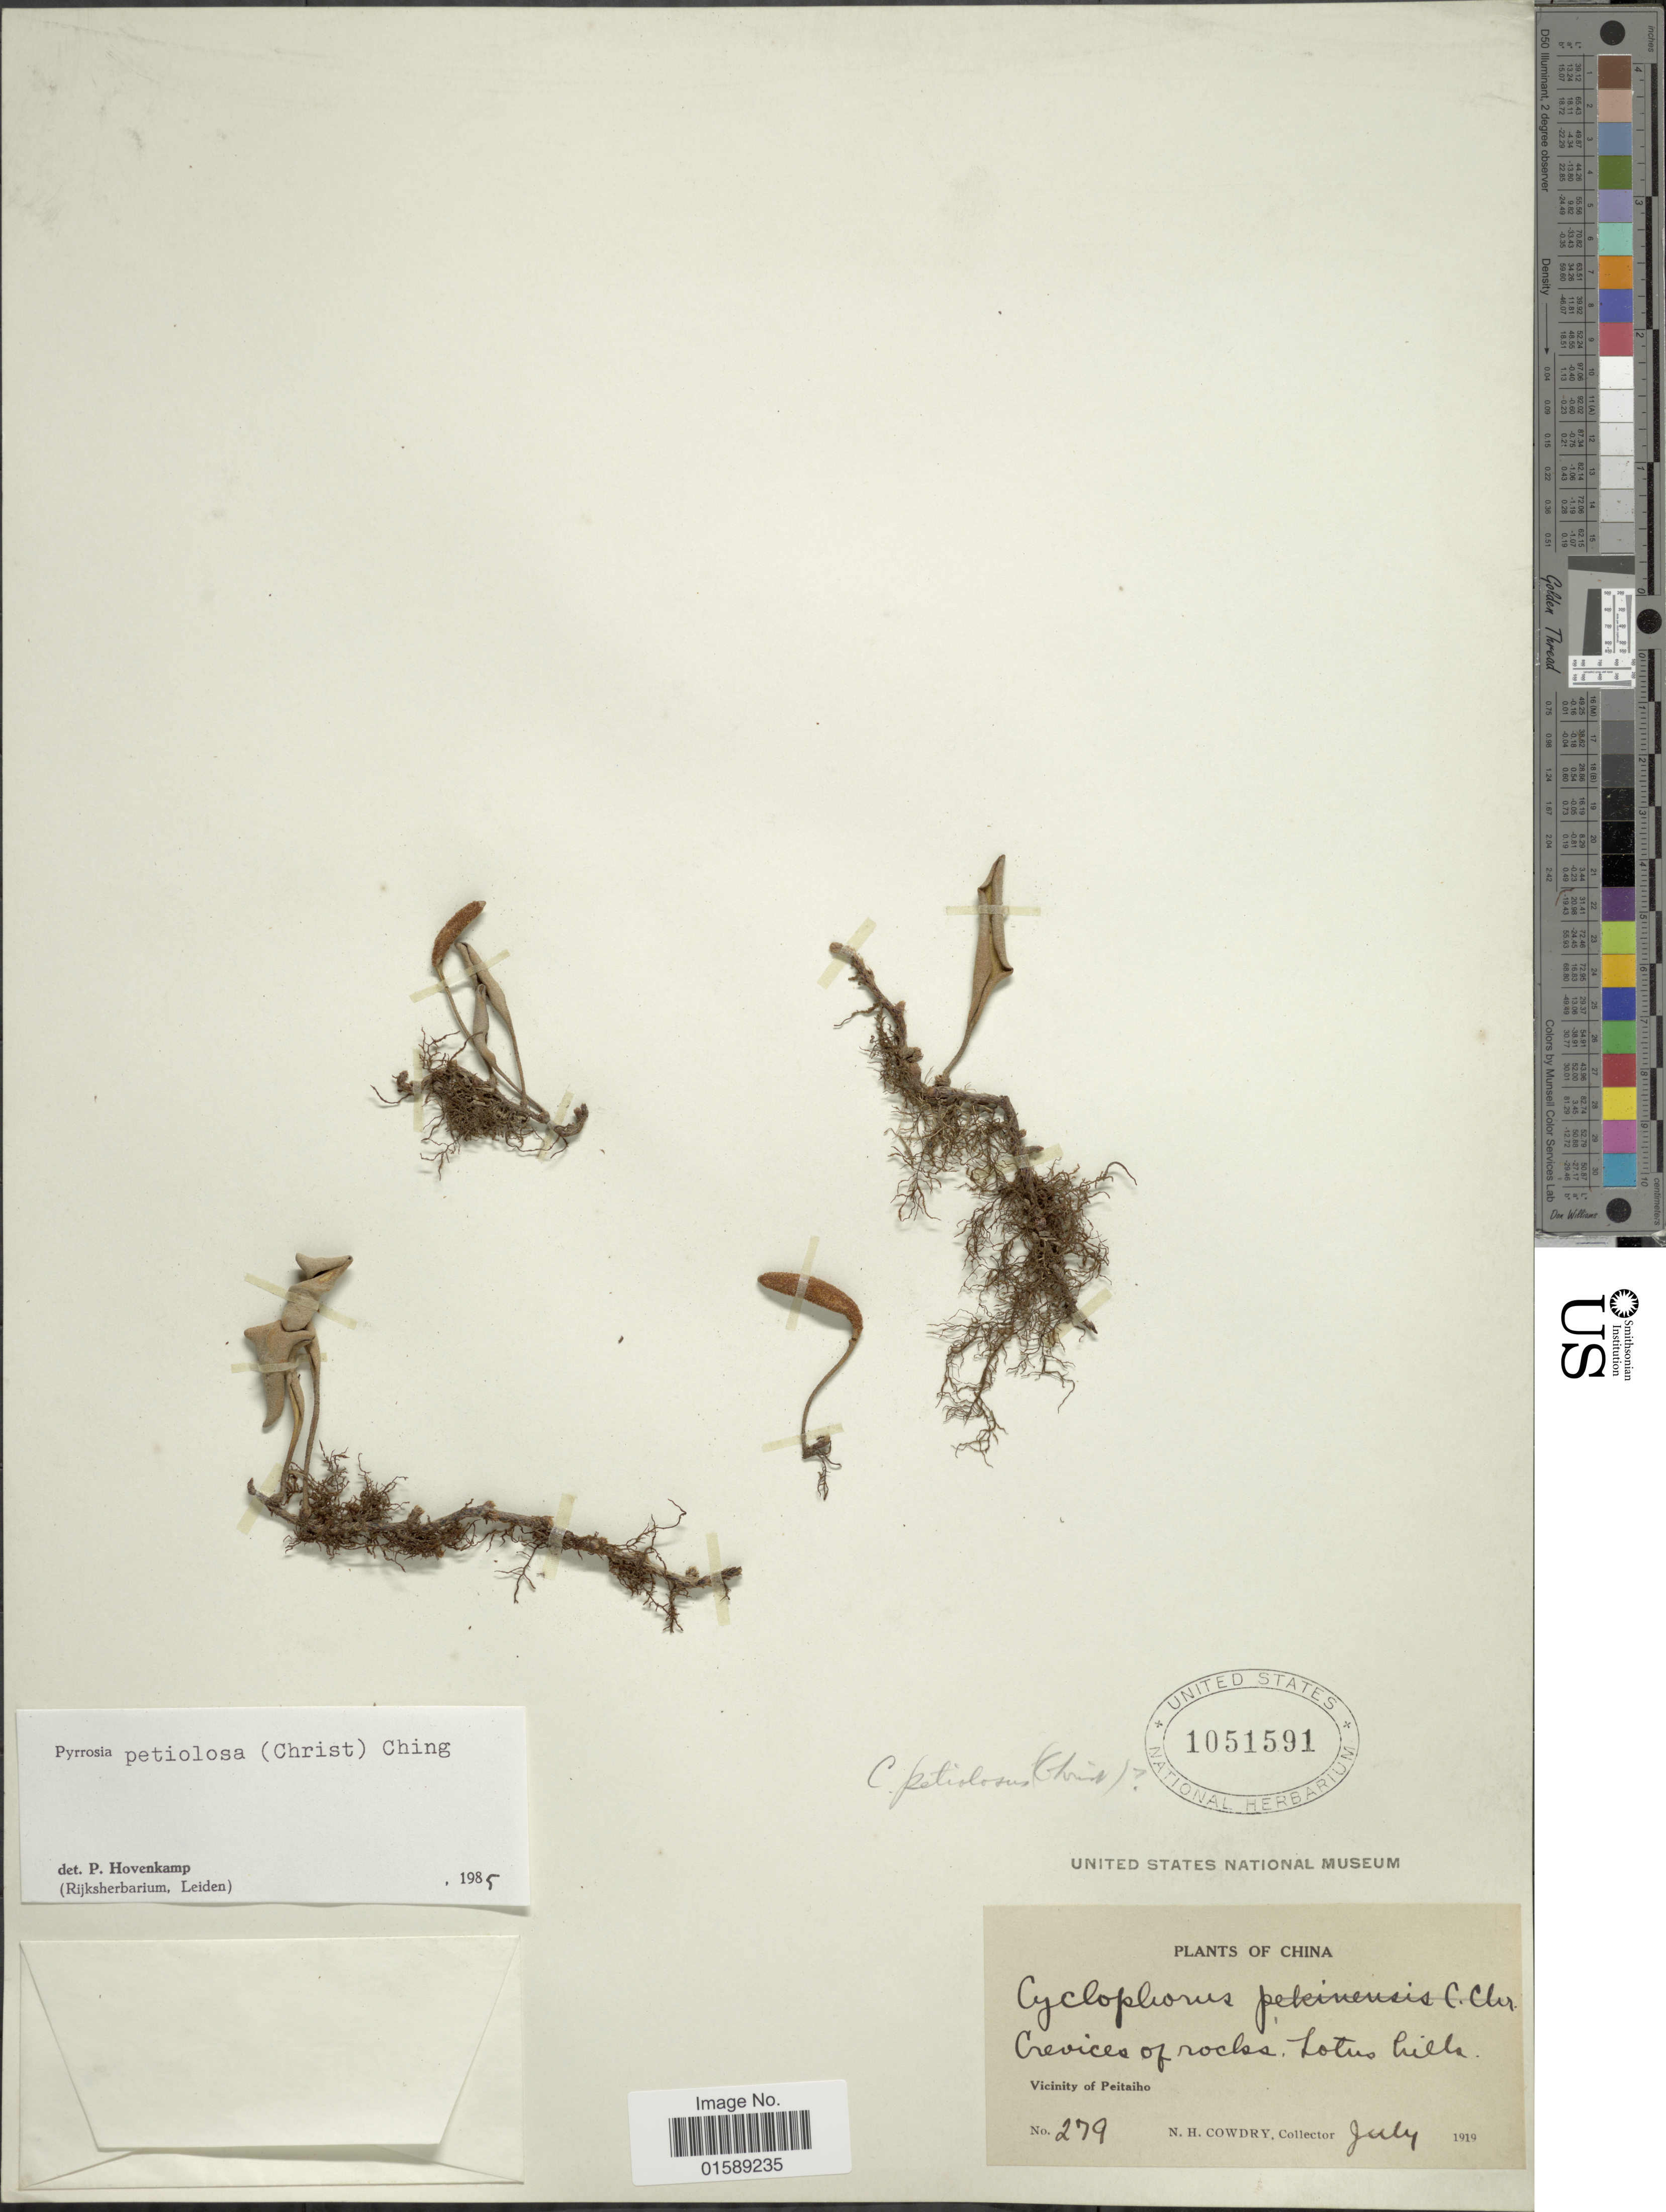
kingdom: Plantae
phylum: Tracheophyta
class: Polypodiopsida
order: Polypodiales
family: Polypodiaceae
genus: Pyrrosia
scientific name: Pyrrosia petiolosa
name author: (Christ) Ching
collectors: N. H. Cowdry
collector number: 279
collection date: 1919-07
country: China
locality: China, Vicinity of Peitaiho.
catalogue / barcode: US 1051591